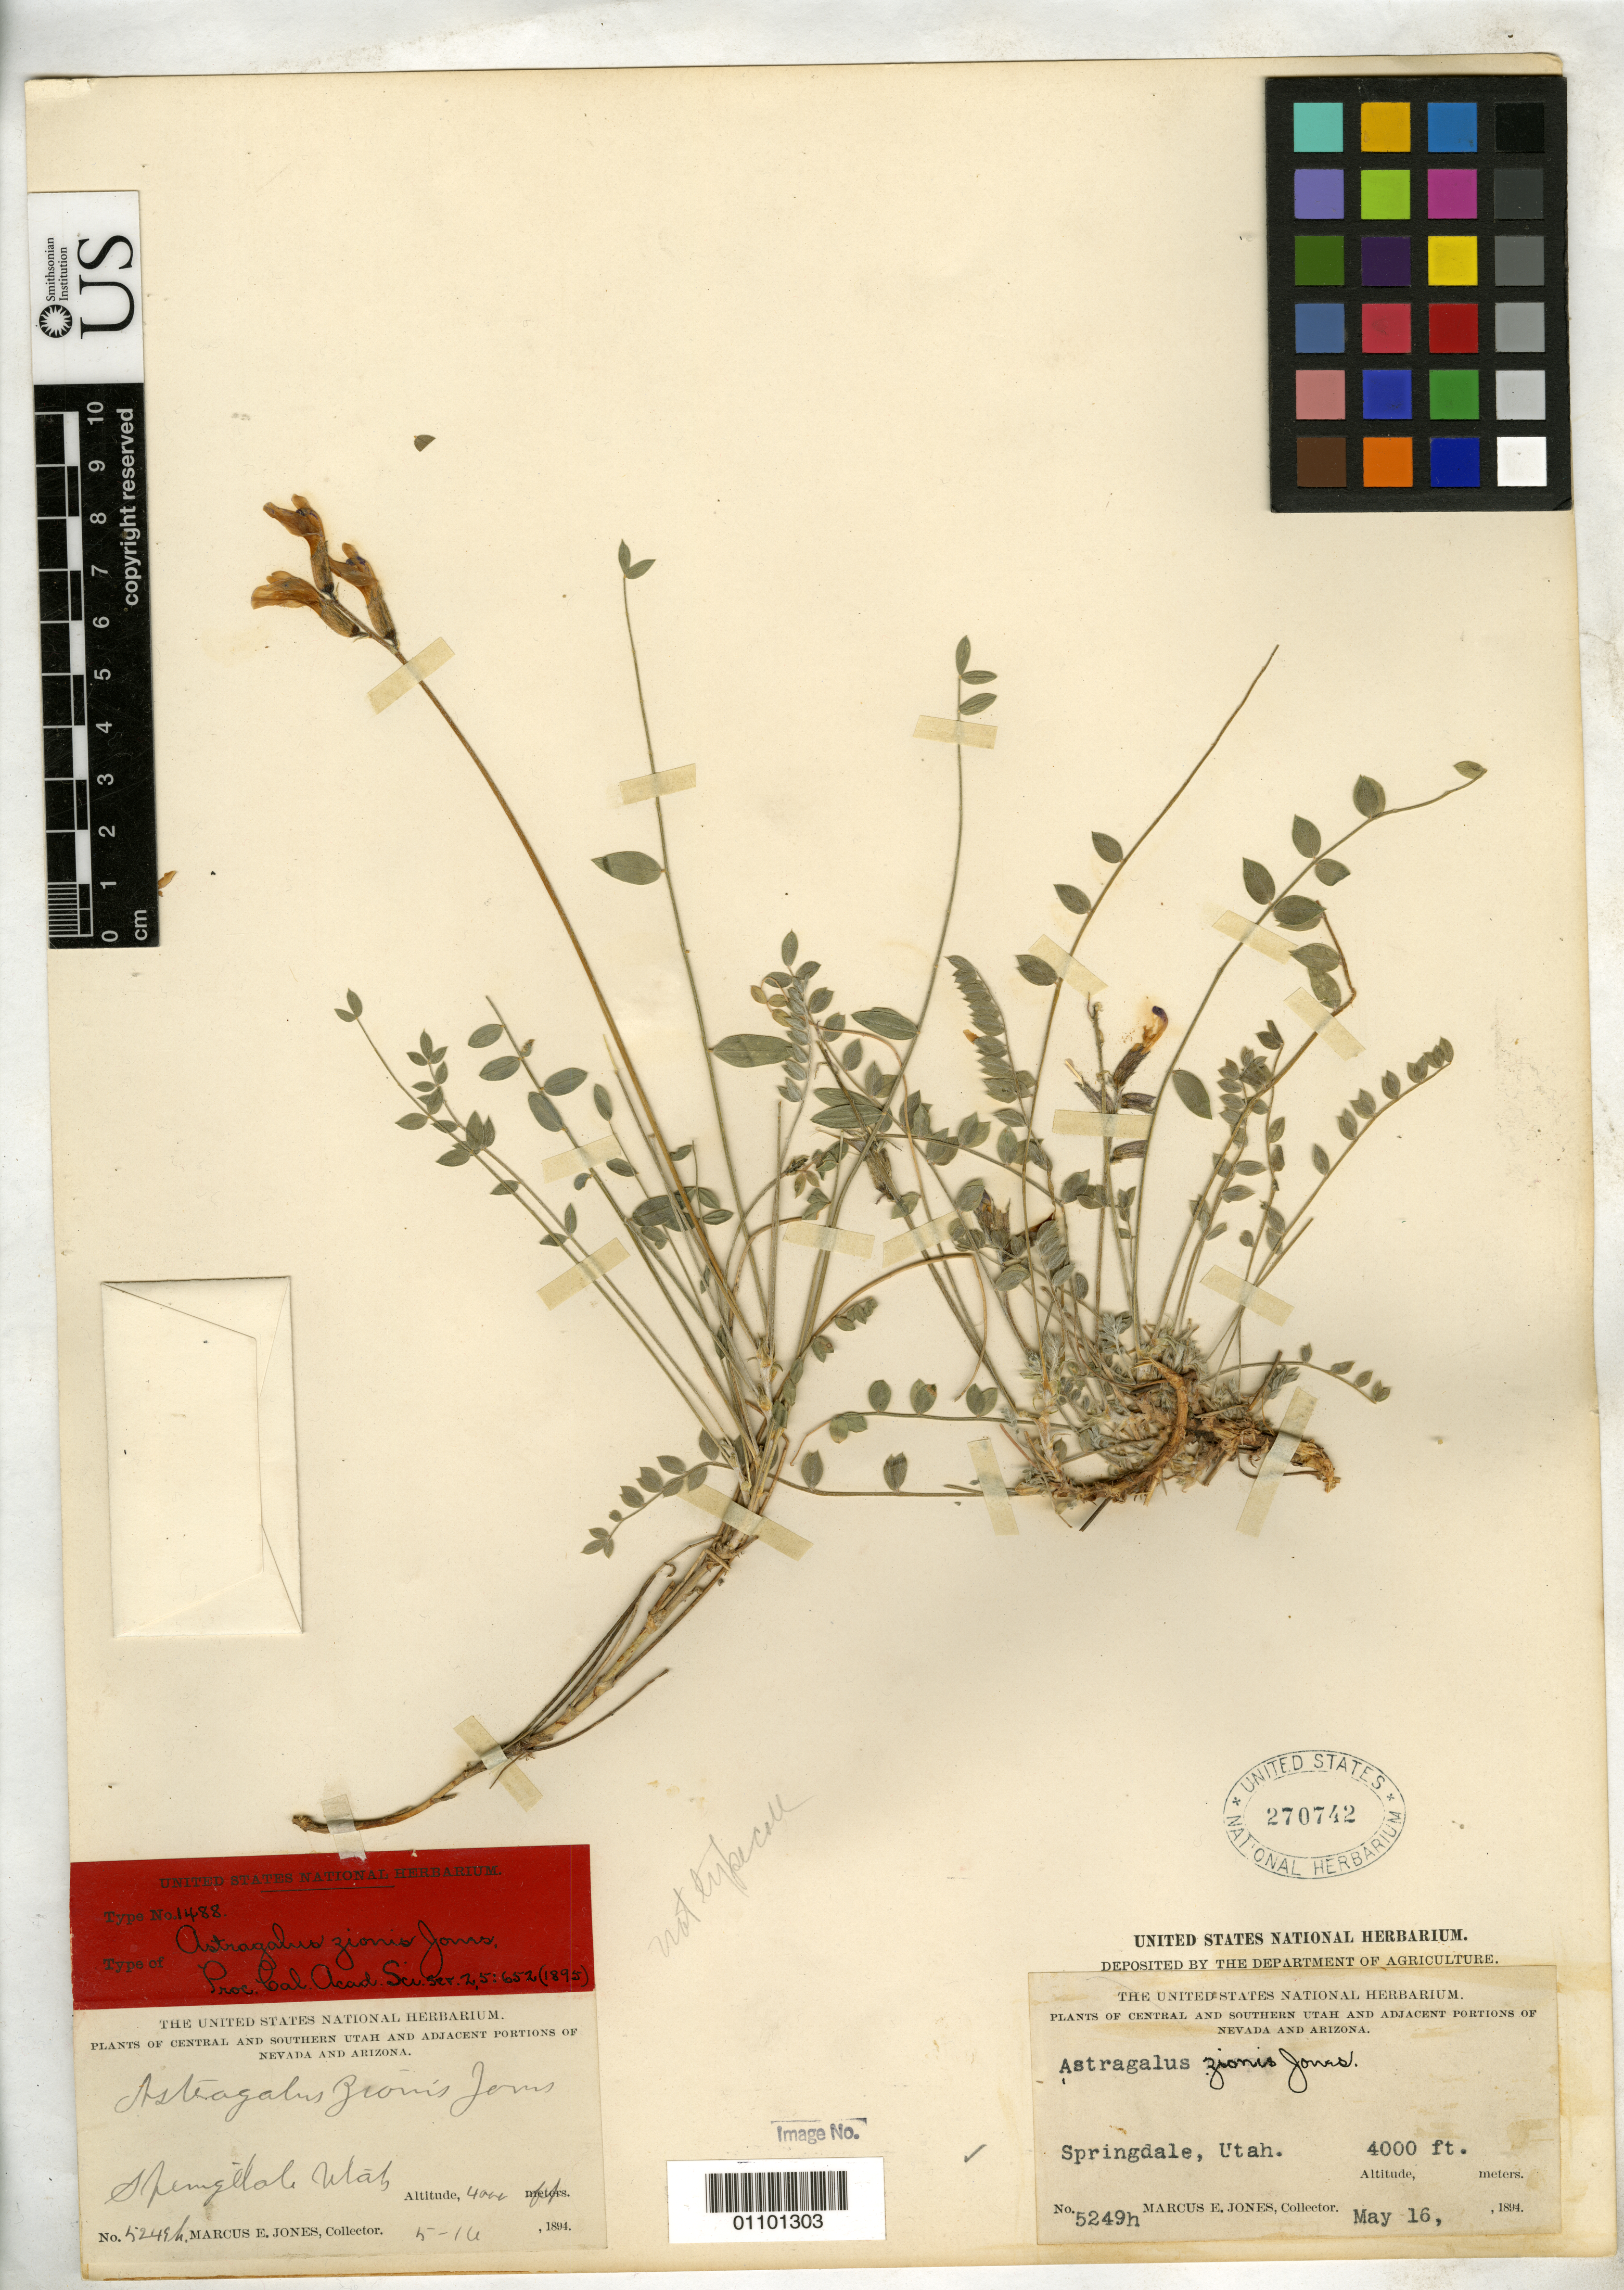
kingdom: Plantae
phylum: Tracheophyta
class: Magnoliopsida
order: Fabales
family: Fabaceae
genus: Astragalus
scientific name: Astragalus zionis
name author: M.E. Jones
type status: Syntype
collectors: M. E. Jones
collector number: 5249h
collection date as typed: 16 May 1894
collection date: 1894-05-16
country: United States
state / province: Utah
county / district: Washington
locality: Springdale.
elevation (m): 1219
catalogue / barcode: US 270742